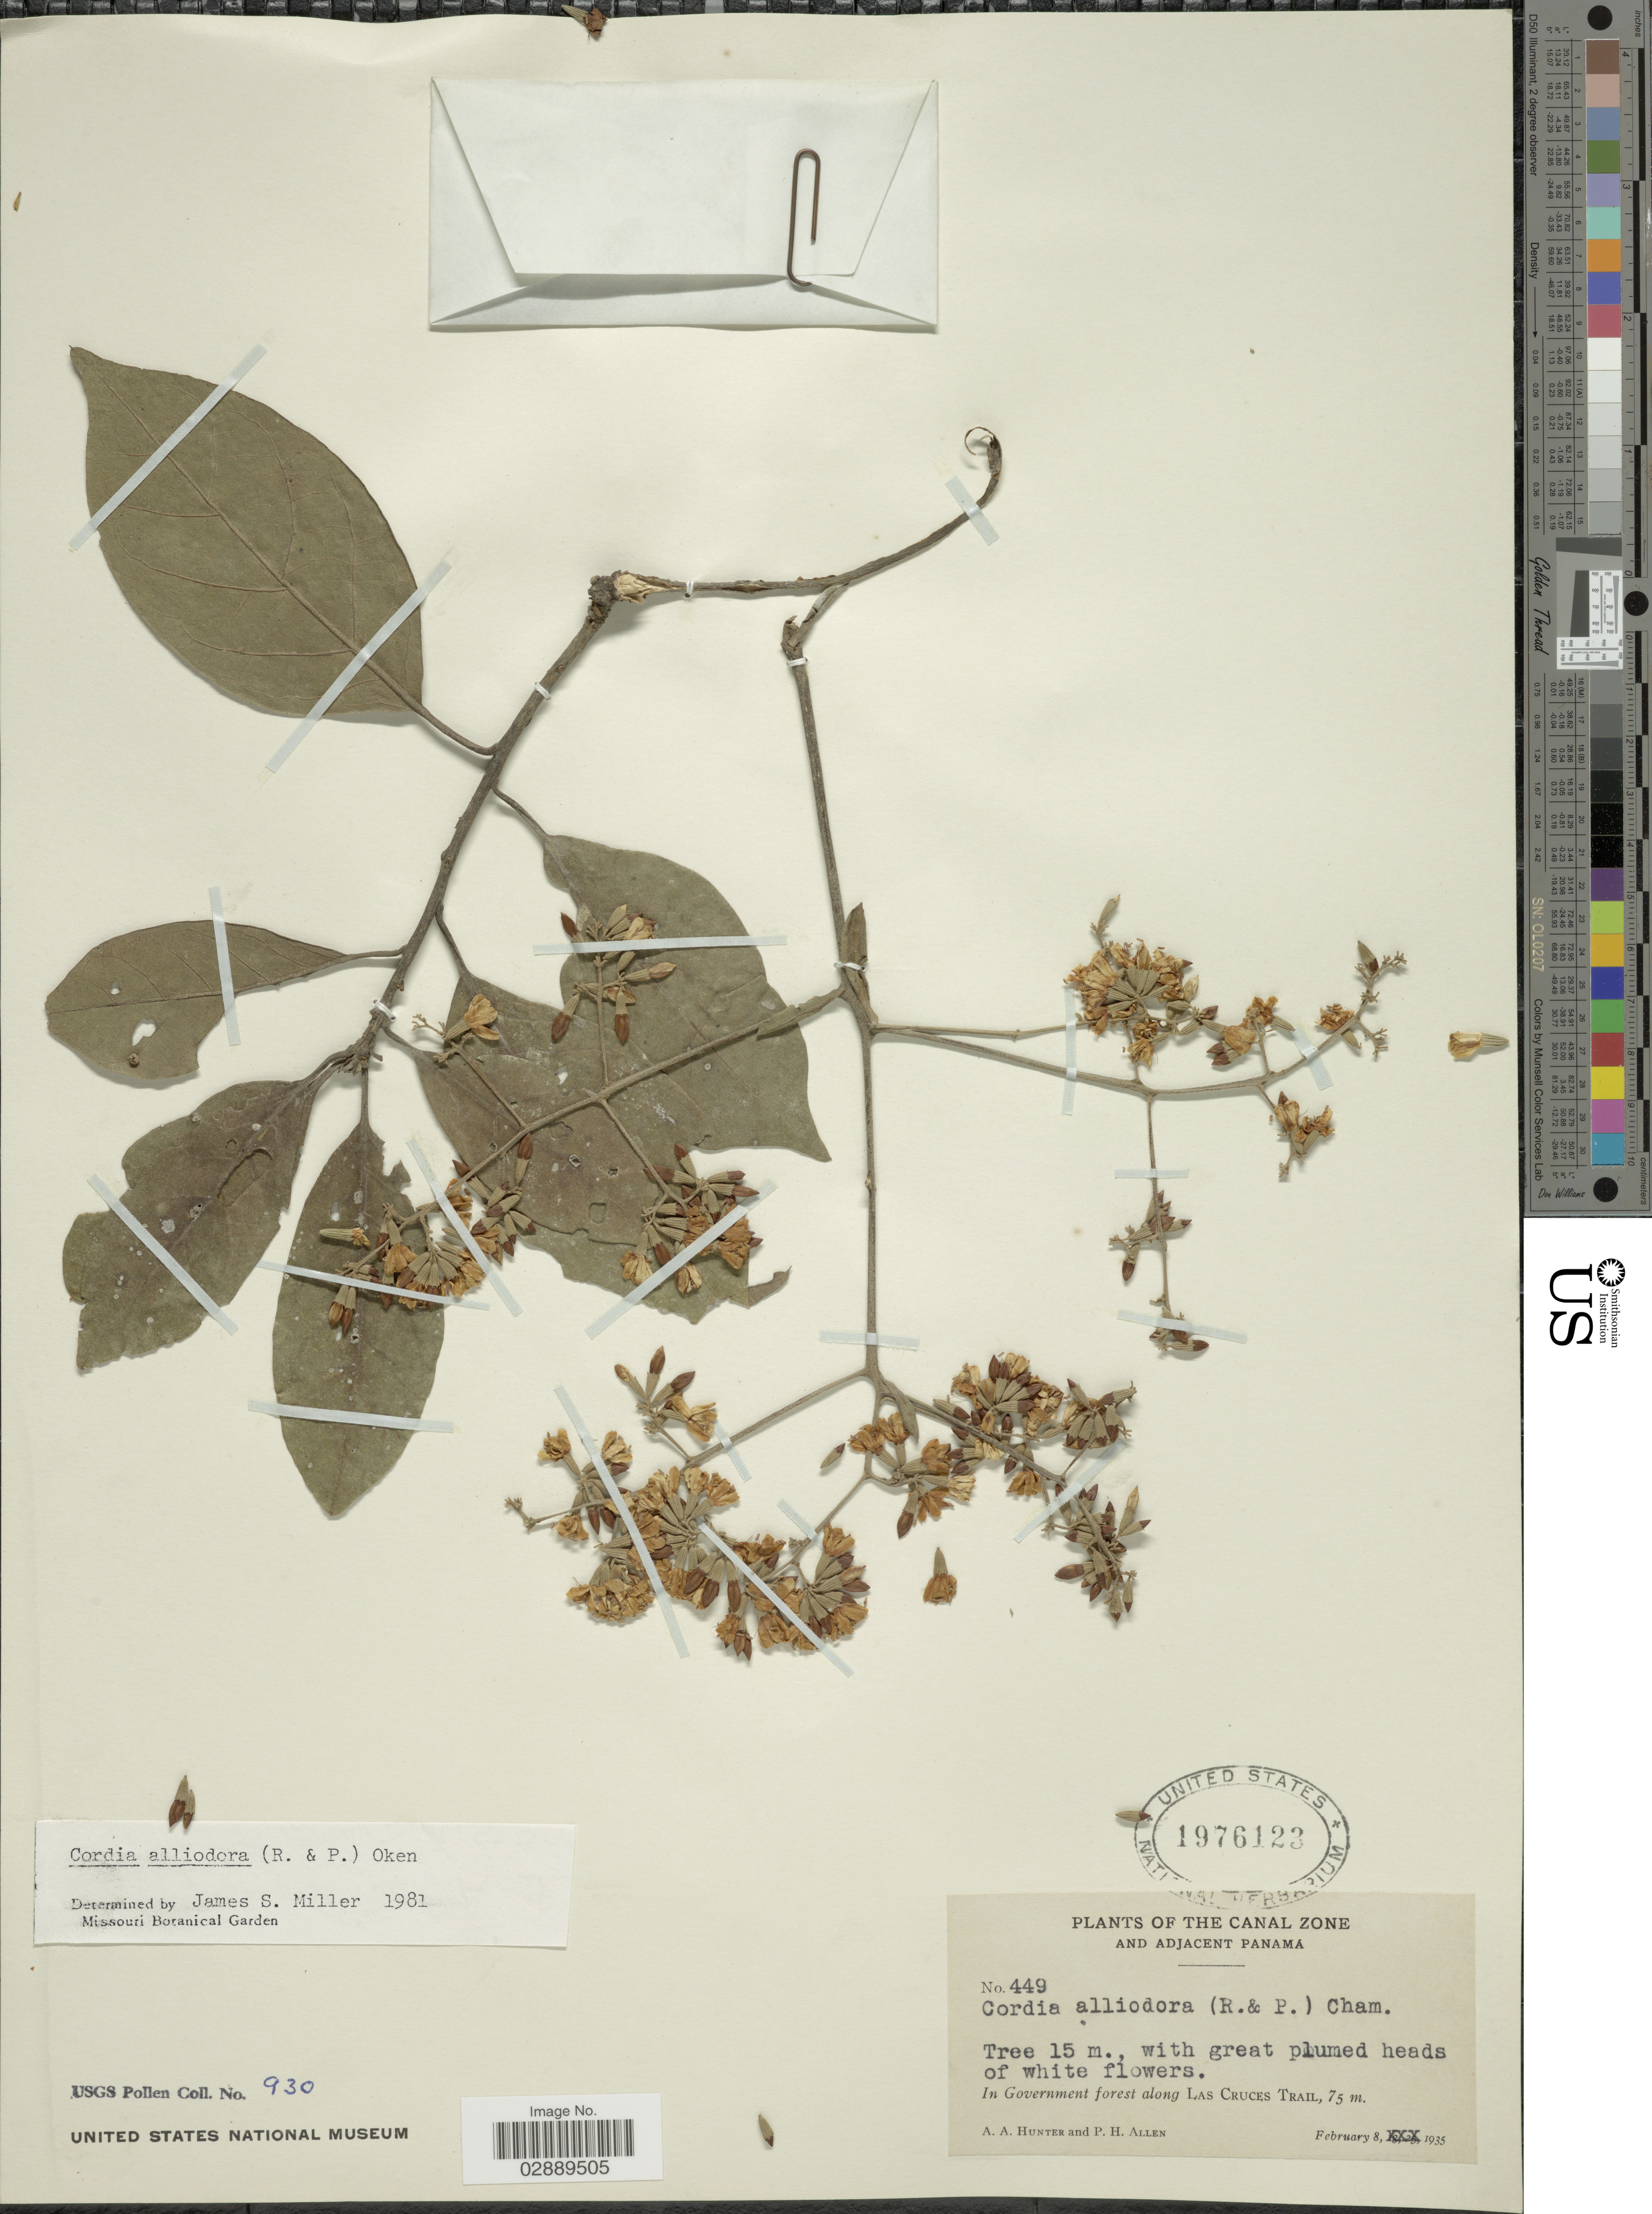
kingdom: Plantae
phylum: Tracheophyta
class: Magnoliopsida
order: Boraginales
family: Cordiaceae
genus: Cordia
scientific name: Cordia alliodora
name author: (Ruiz & Pav.) Oken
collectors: A. Hunter & P. H. Allen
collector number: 449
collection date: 1935-02-08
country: Panama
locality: The Canal Zone and adjacent Panamá. In Government forest along Las Cruces Trail.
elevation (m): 75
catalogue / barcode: US 1976123